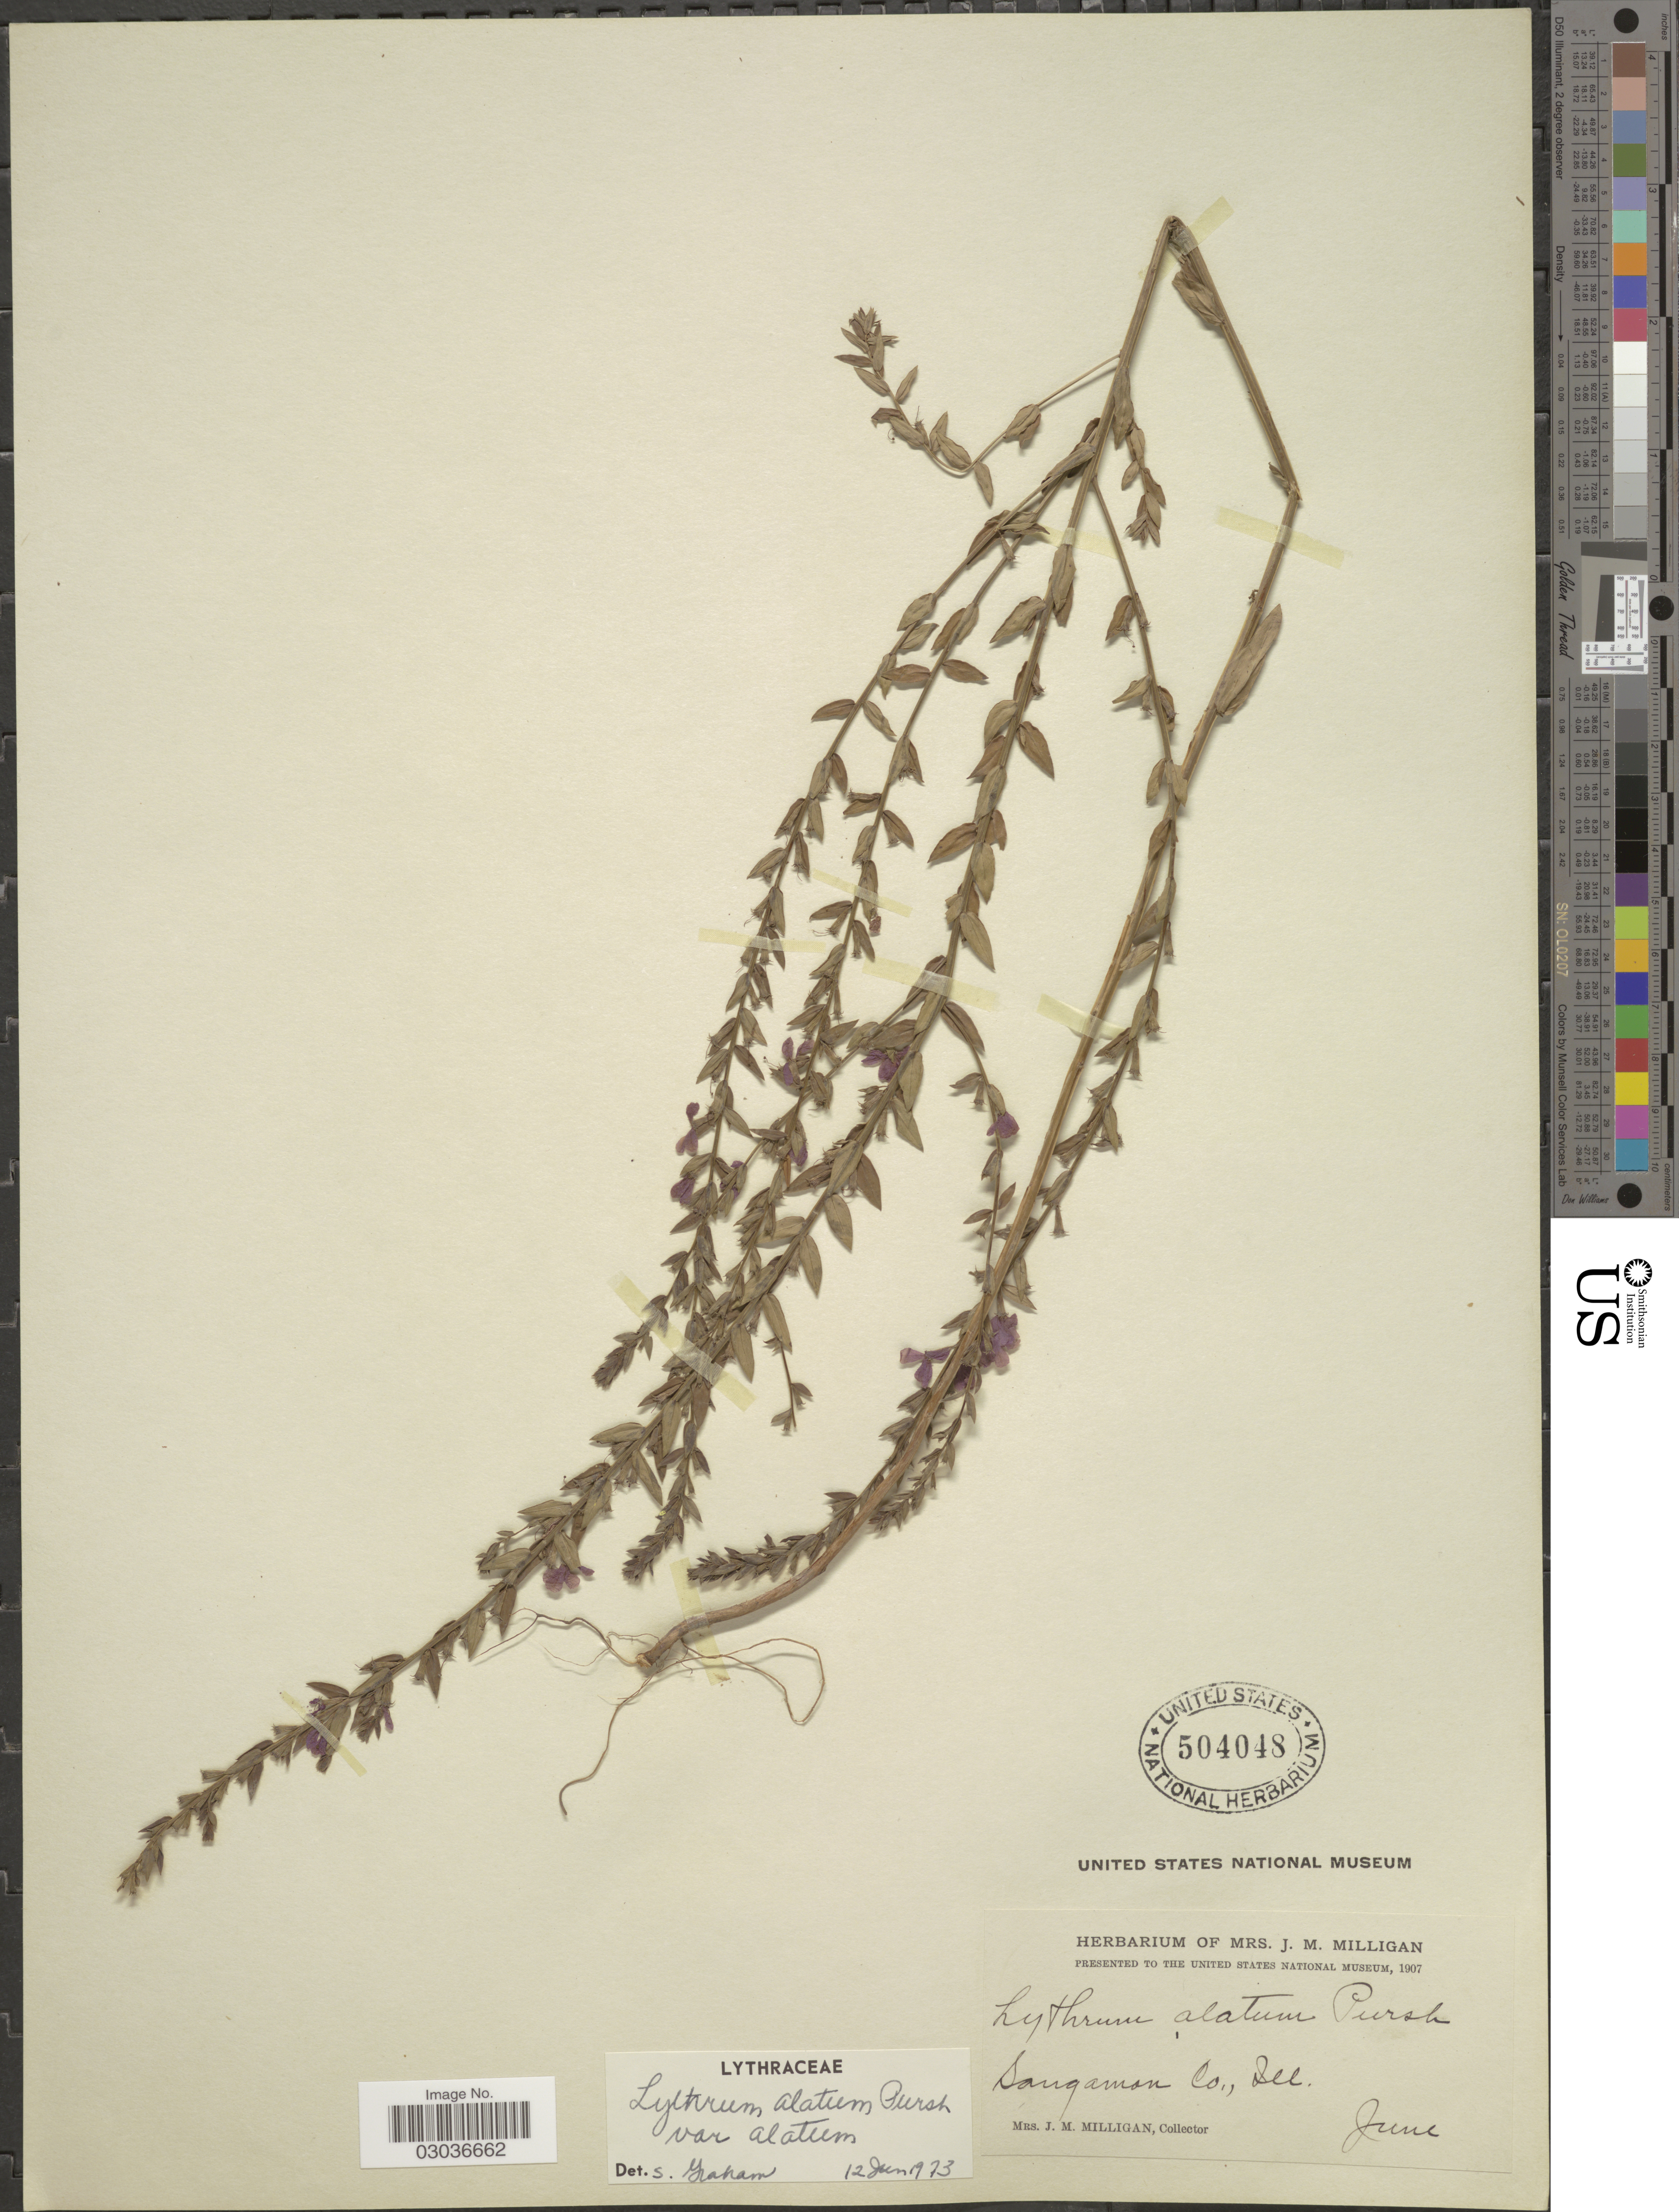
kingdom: Plantae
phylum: Tracheophyta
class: Magnoliopsida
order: Myrtales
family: Lythraceae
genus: Lythrum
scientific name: Lythrum alatum var. alatum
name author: Pursh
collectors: J. Milligan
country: United States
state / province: Illinois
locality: Sangamon Co., Ill.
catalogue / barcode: US 504048